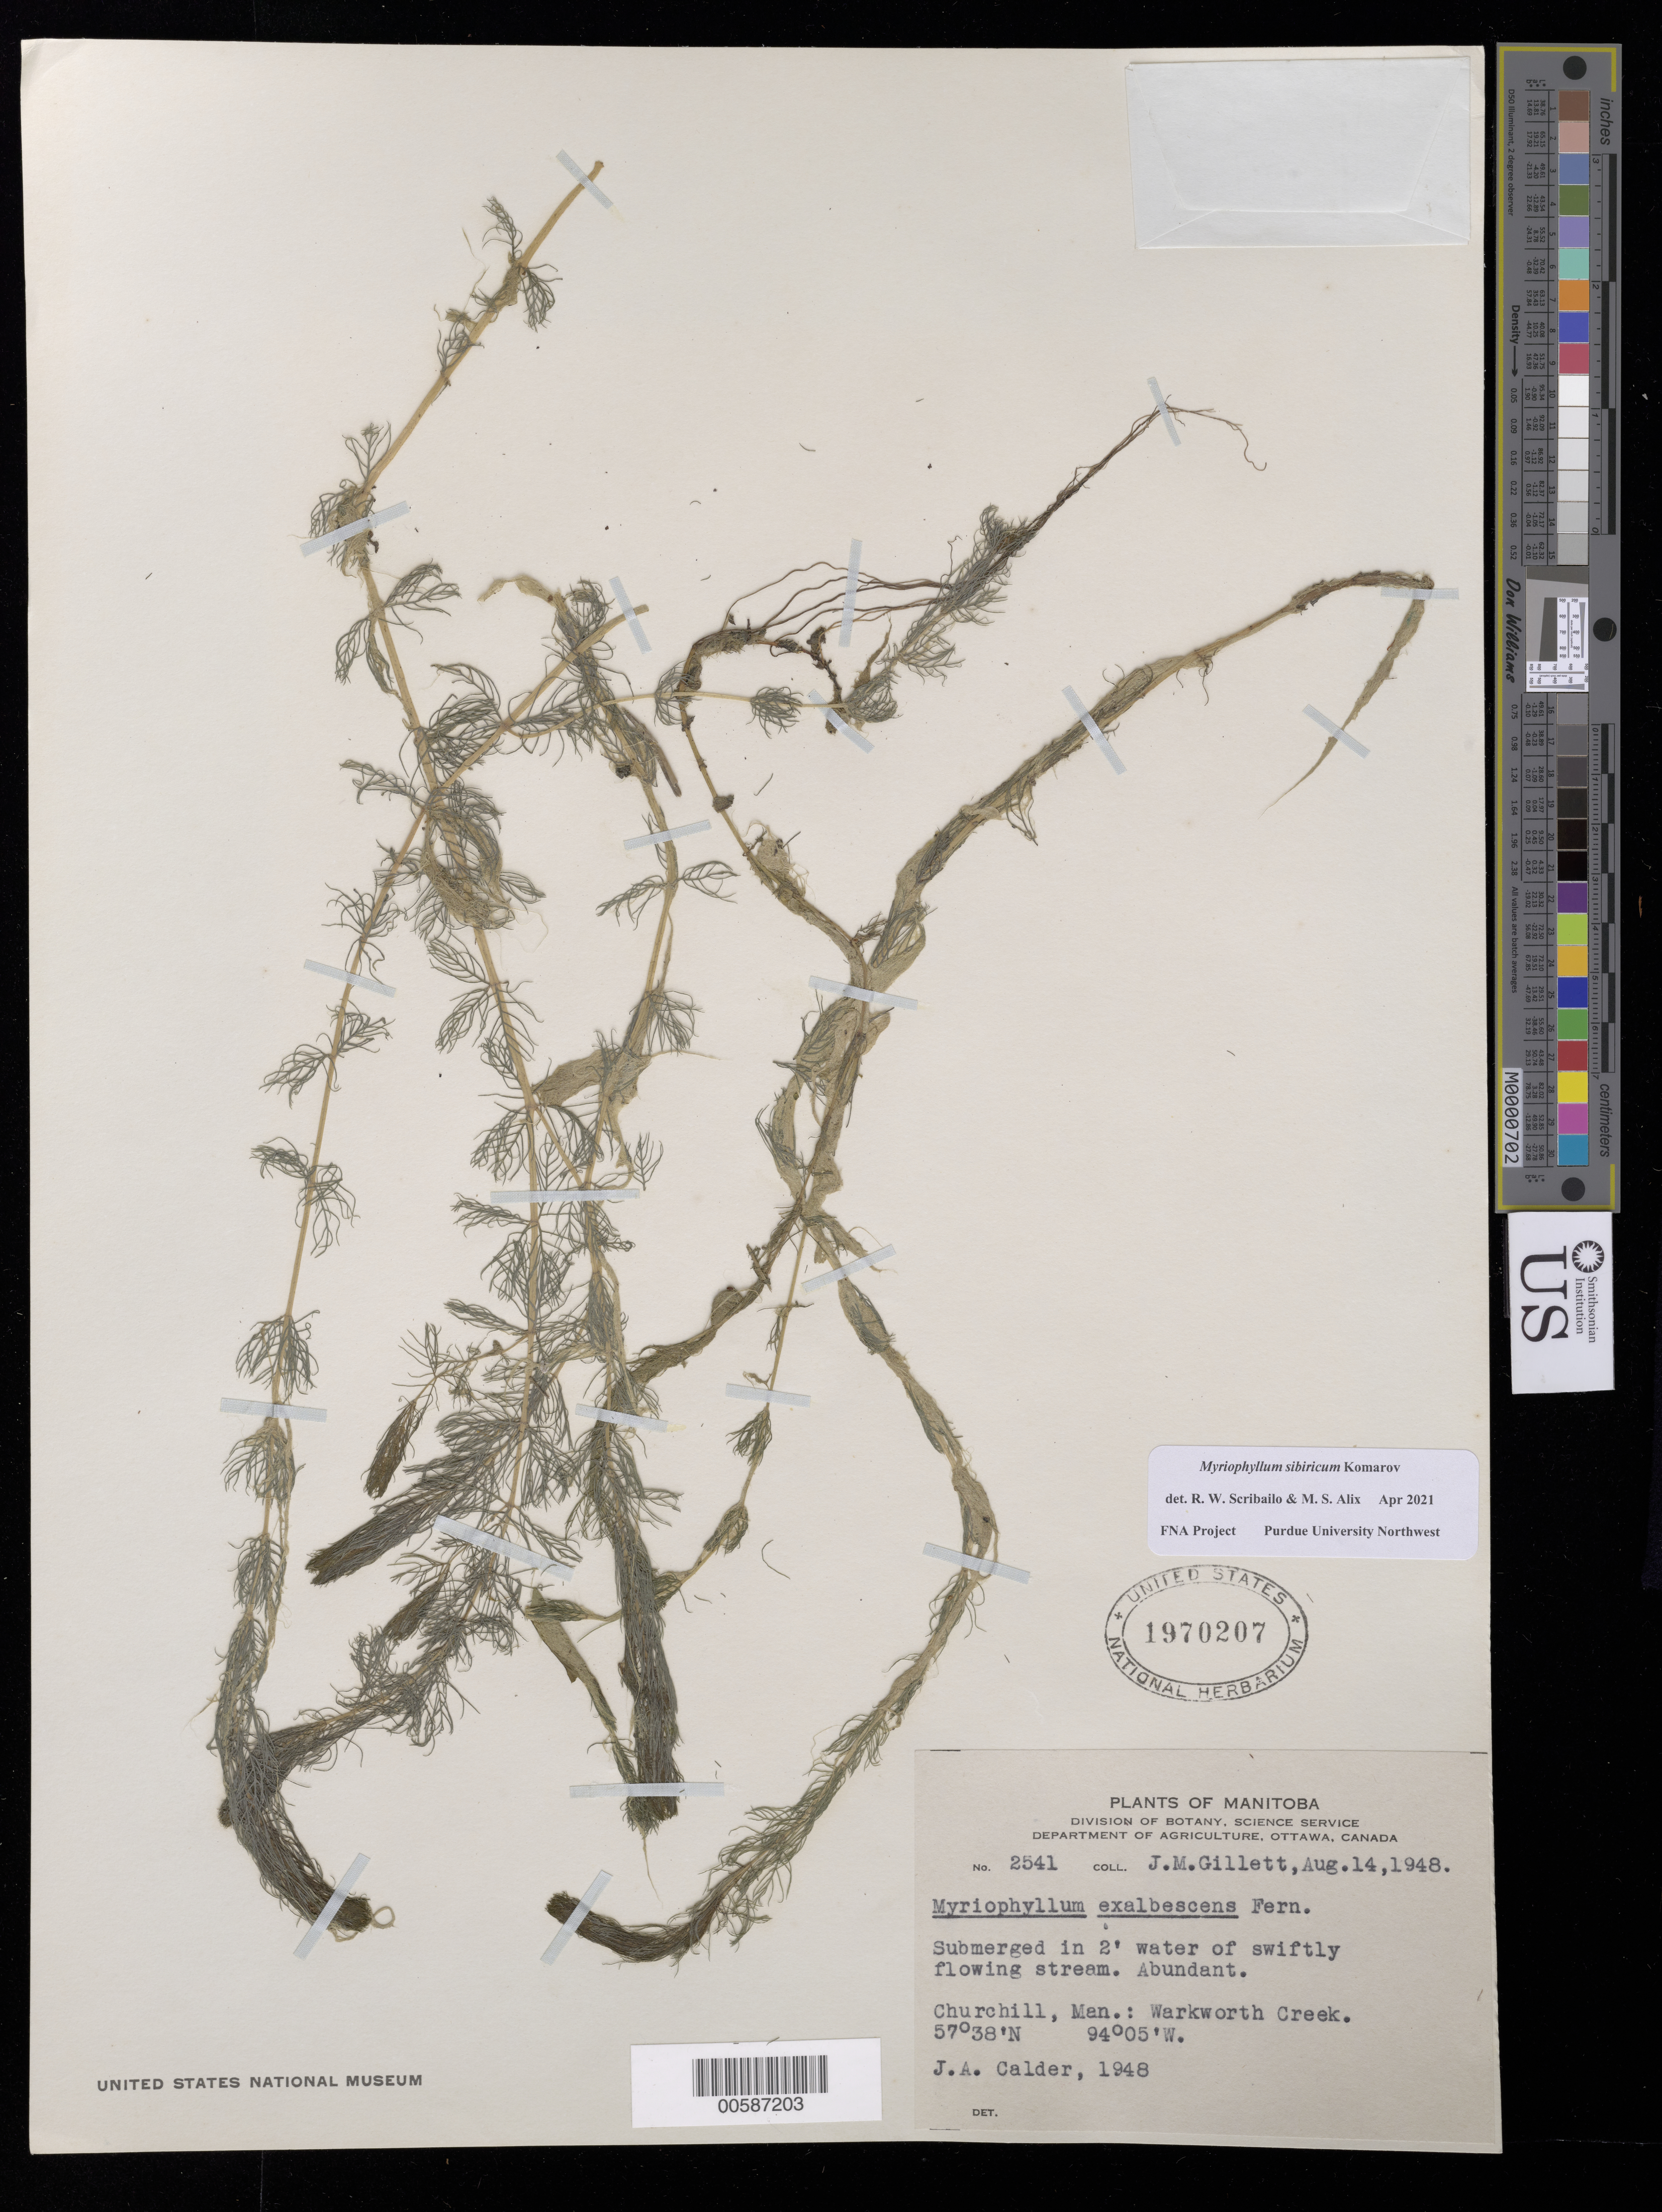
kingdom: Plantae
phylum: Tracheophyta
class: Magnoliopsida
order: Saxifragales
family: Haloragaceae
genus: Myriophyllum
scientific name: Myriophyllum sibiricum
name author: Kom.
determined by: Scribailo, R. W.; Alix, M. S.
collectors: J. Gillett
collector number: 2541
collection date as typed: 14 Aug 1948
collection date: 1948-08-14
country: Canada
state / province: Manitoba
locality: Churchill, Warkworth Creek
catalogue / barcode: US 1970207